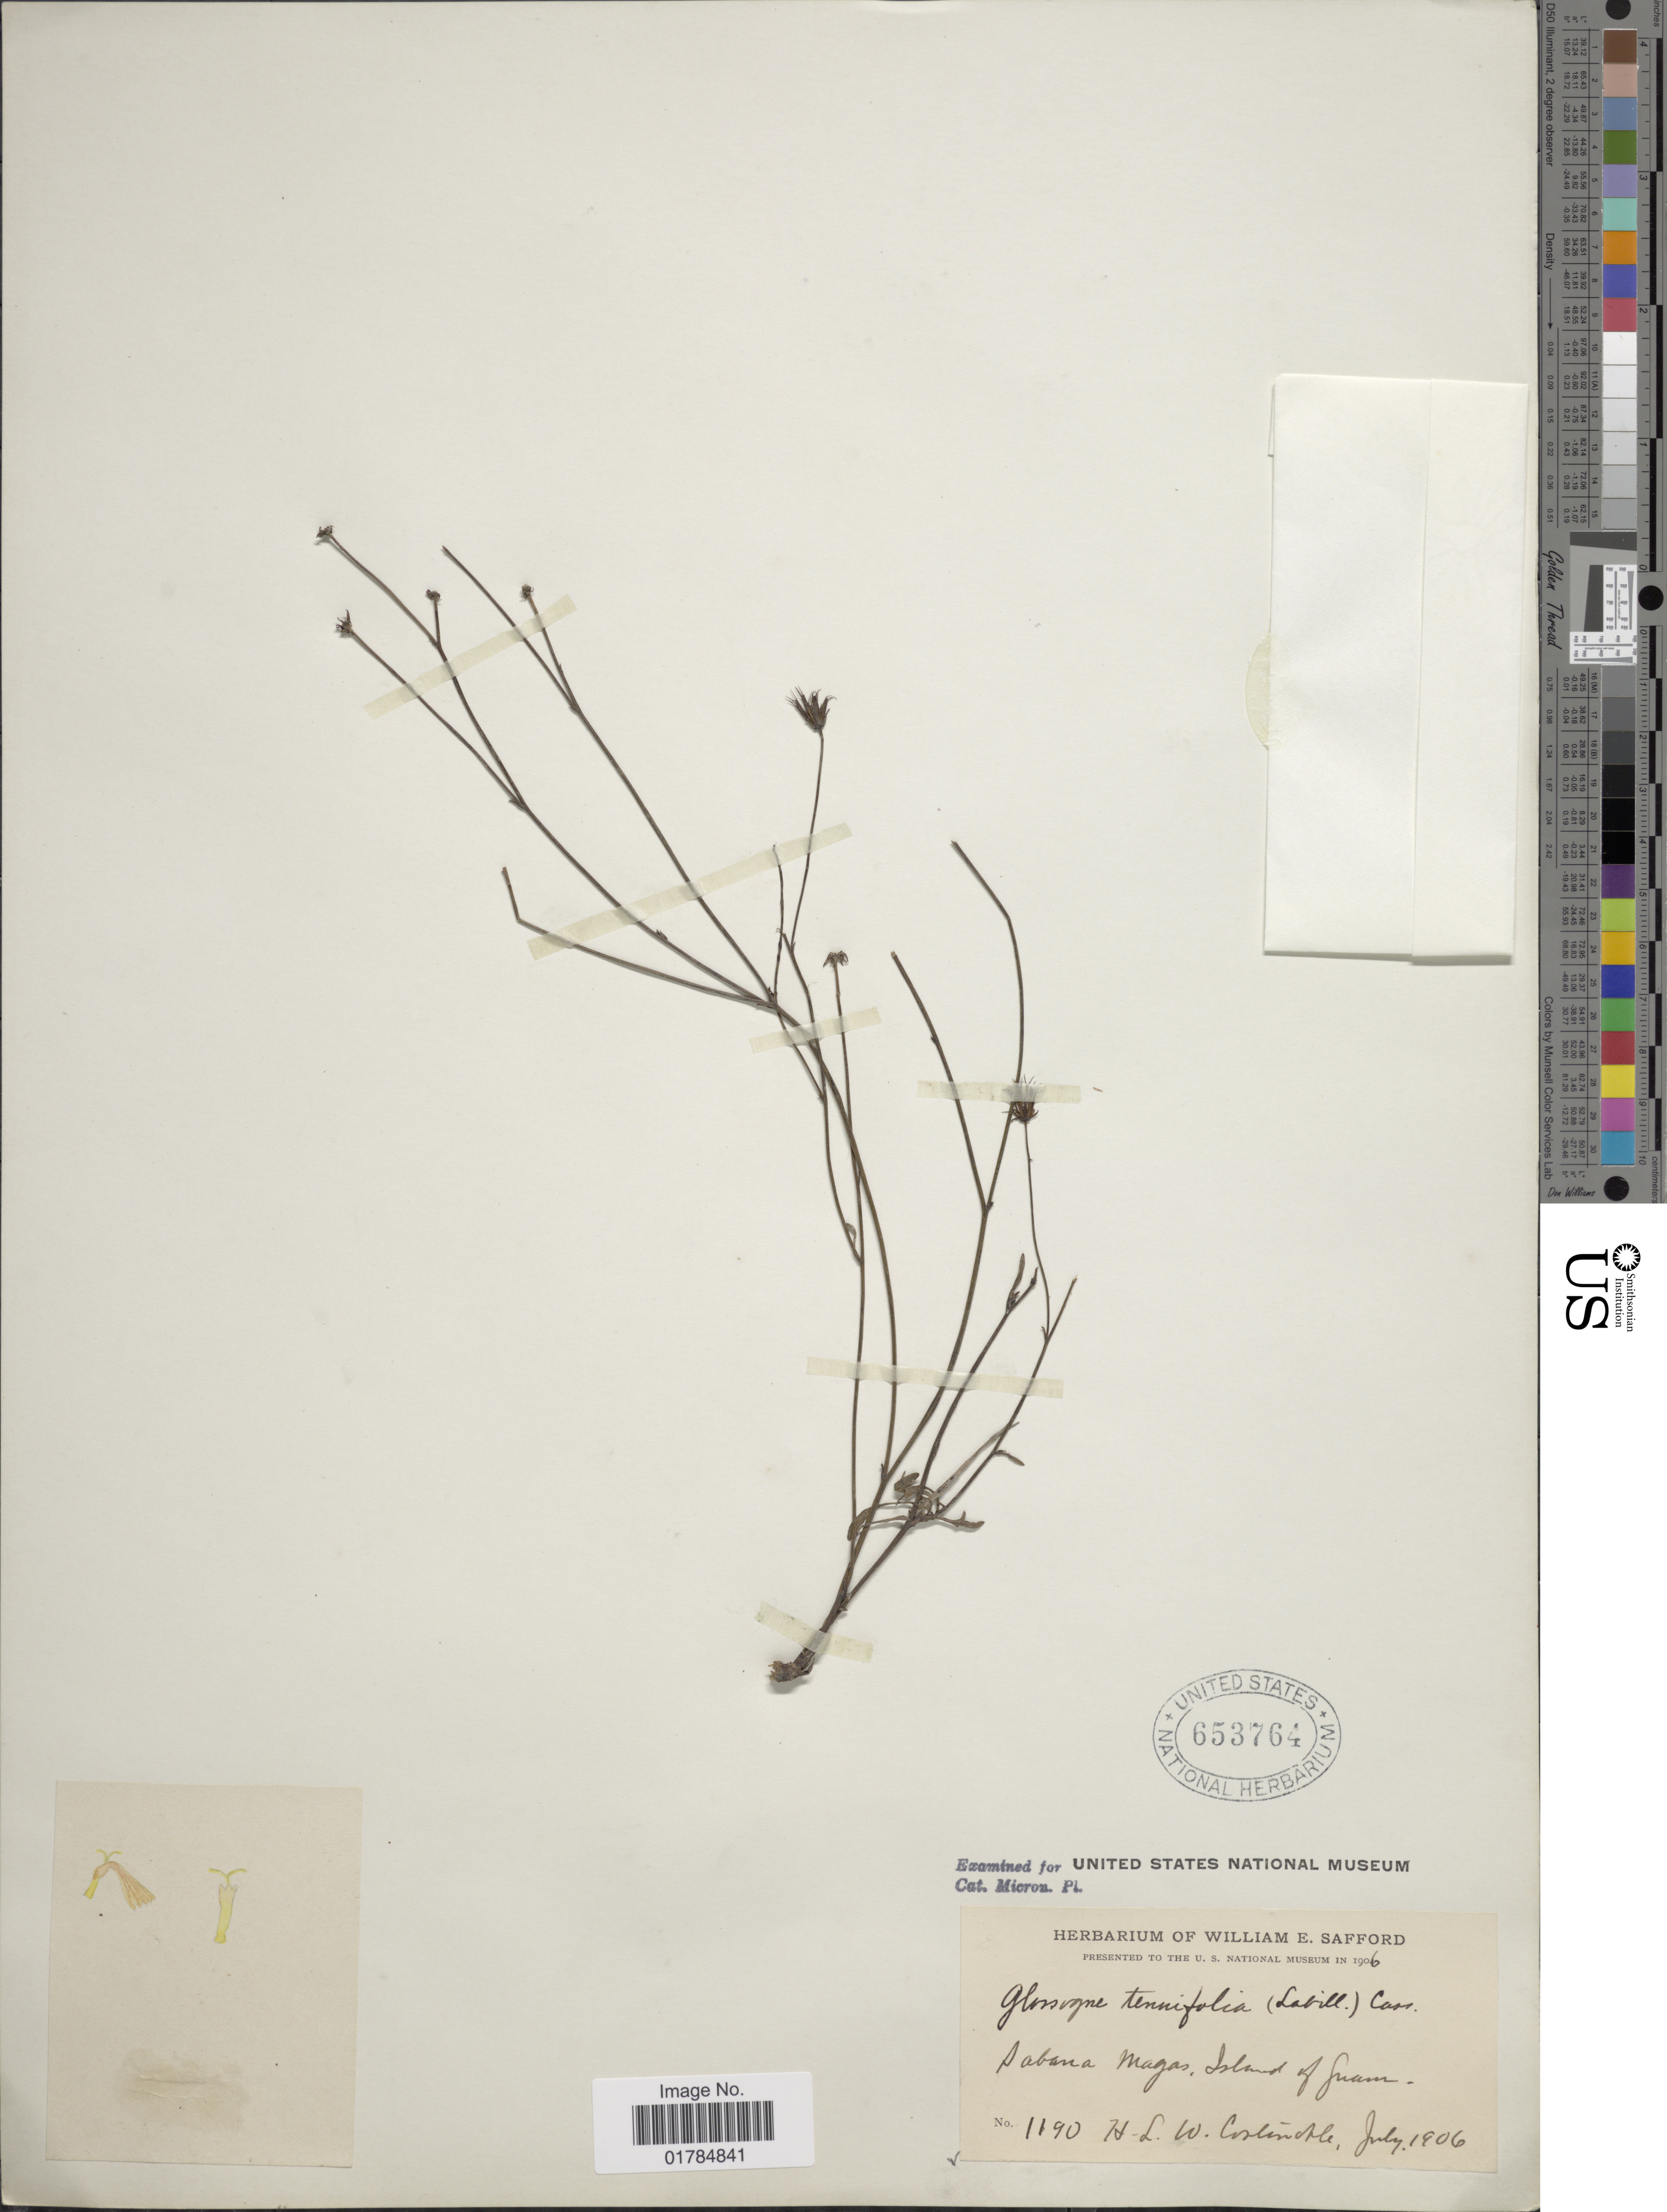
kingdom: Plantae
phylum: Tracheophyta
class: Magnoliopsida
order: Asterales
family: Asteraceae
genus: Glossogyne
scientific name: Glossogyne tenuifolia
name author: (Labill.)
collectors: H. Costenoble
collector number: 1190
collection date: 1906-07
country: Guam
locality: Sabana Magas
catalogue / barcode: US 653764